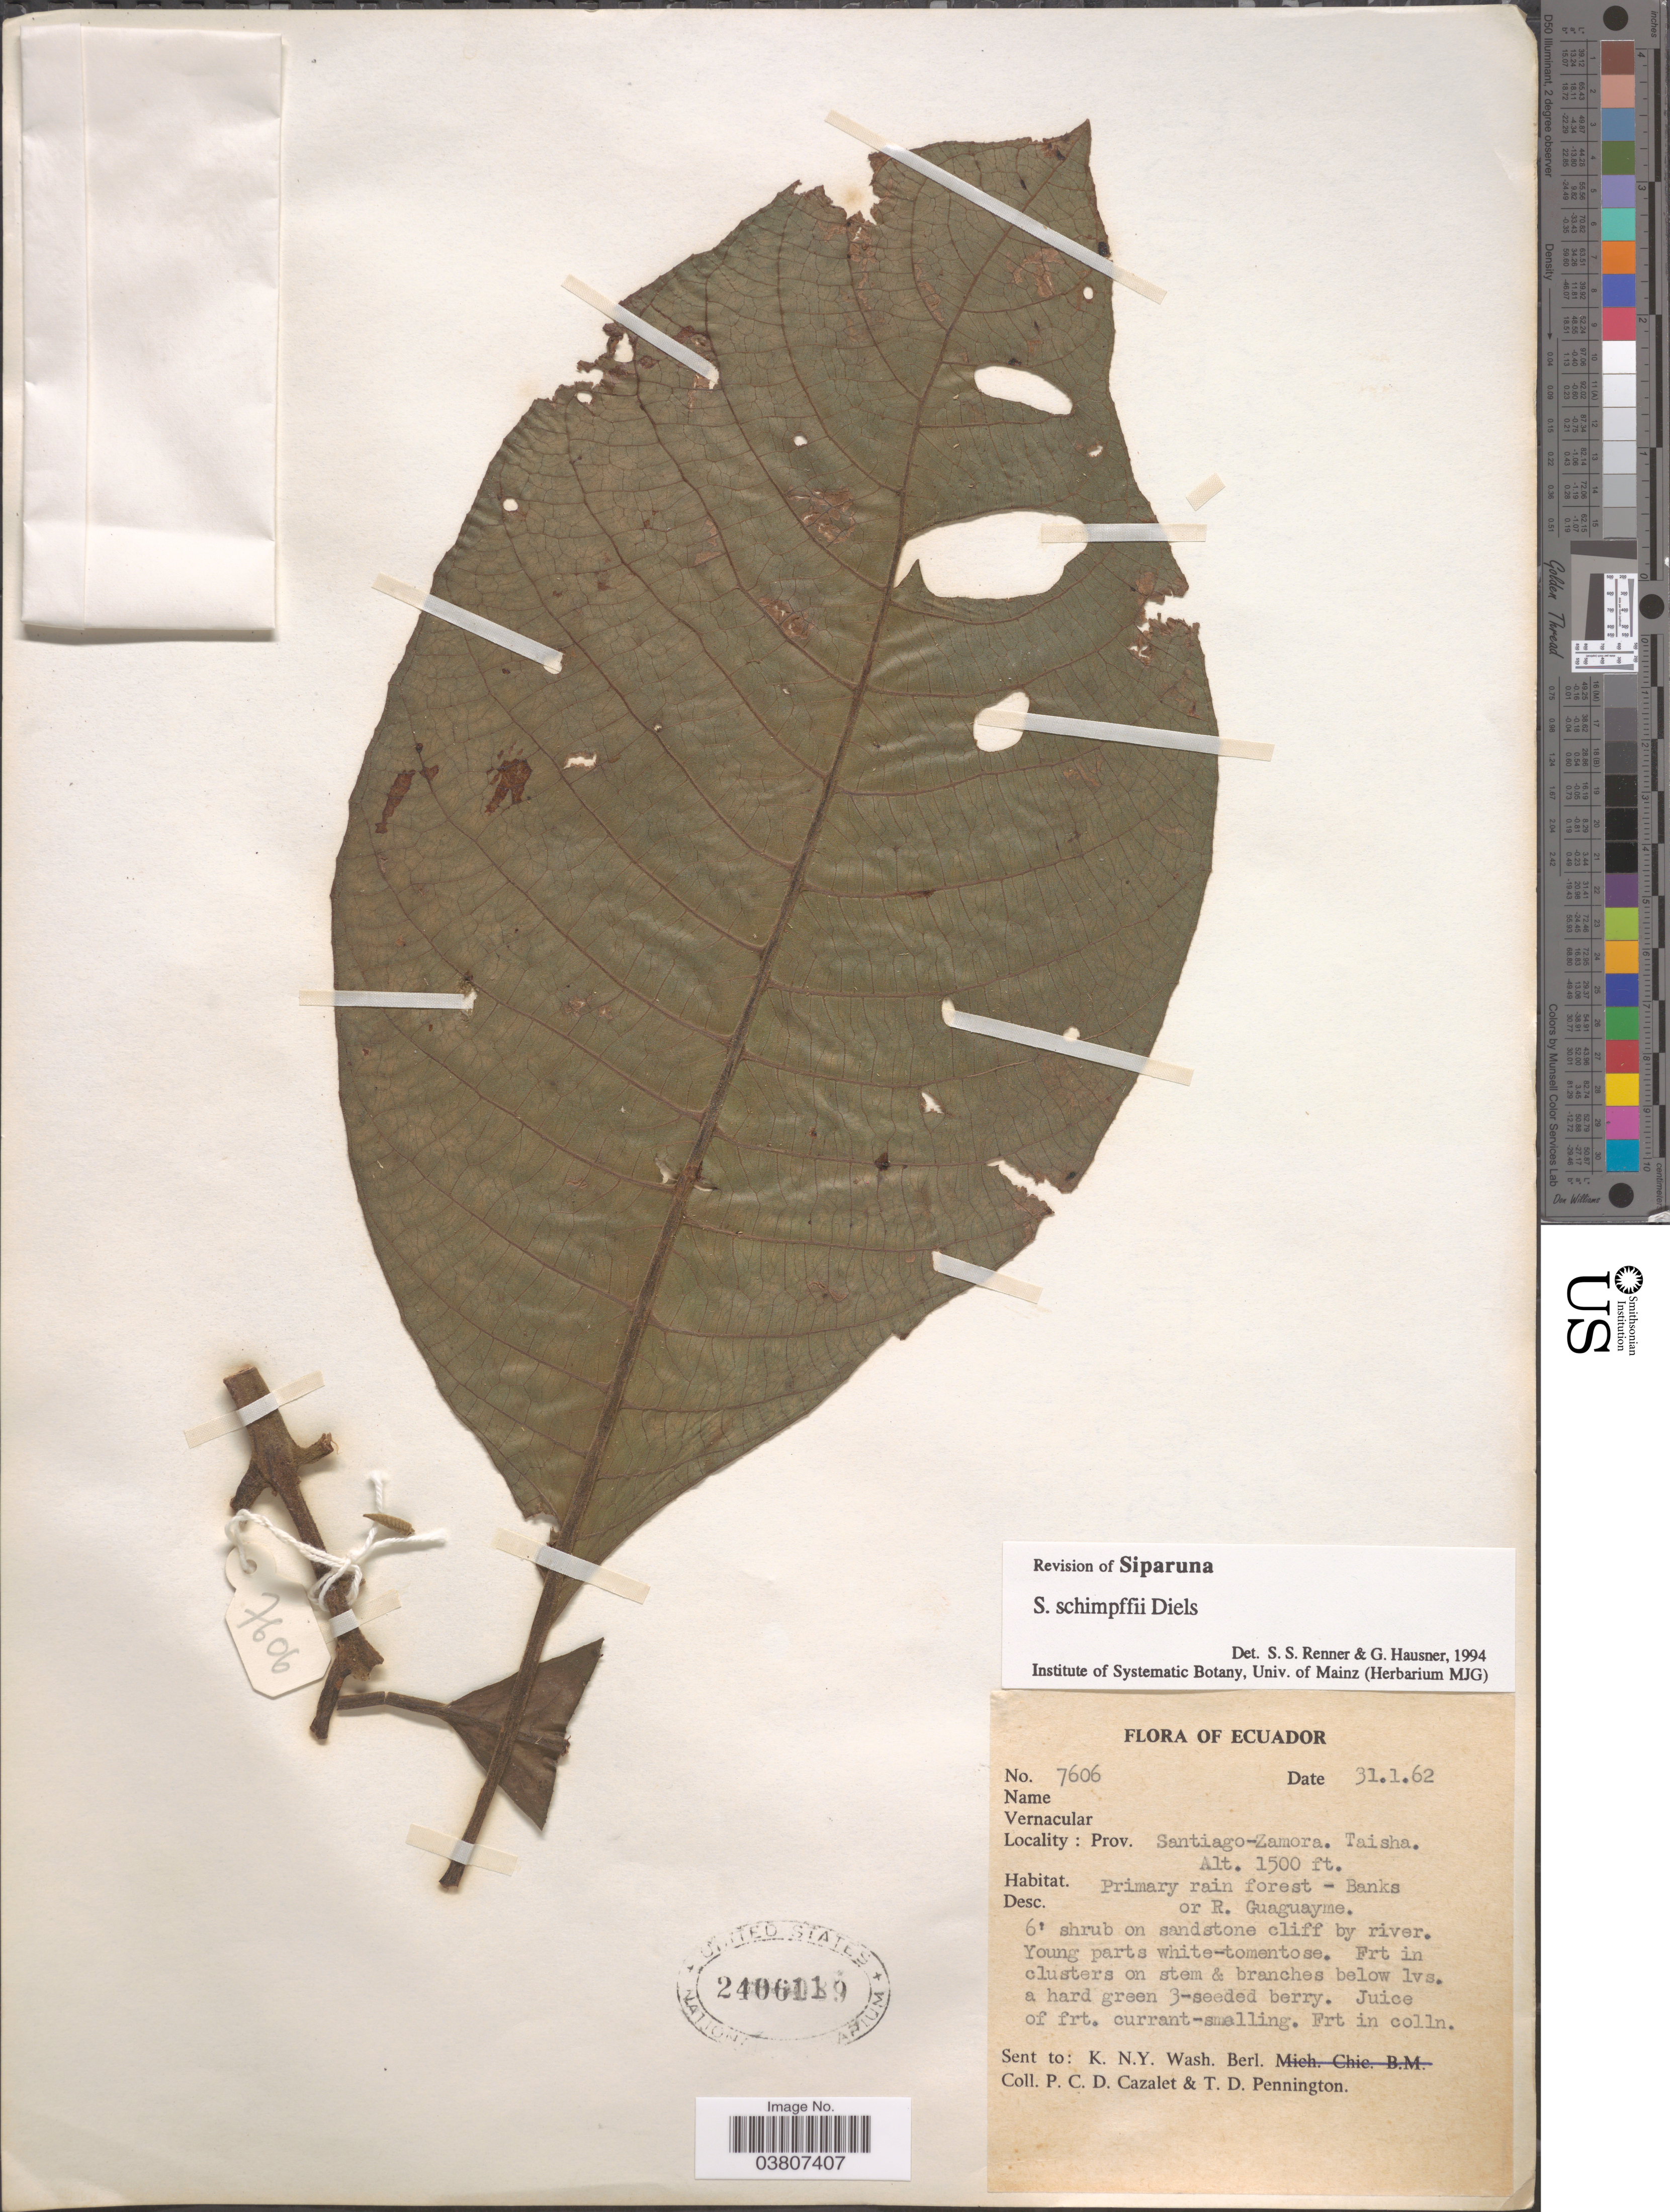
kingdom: Plantae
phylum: Tracheophyta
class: Magnoliopsida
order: Laurales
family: Siparunaceae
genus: Siparuna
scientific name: Siparuna schimpffii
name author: Diels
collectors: P. C. D. Cazalet & T. D. Pennington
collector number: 7606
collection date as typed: Transcribed d/m/y: 31/1/62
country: Ecuador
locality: Santiago-Zamora. Taisha. Banks or R. Guaguayme. On sandstone cliff by river.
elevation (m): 457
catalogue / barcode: US 2406119